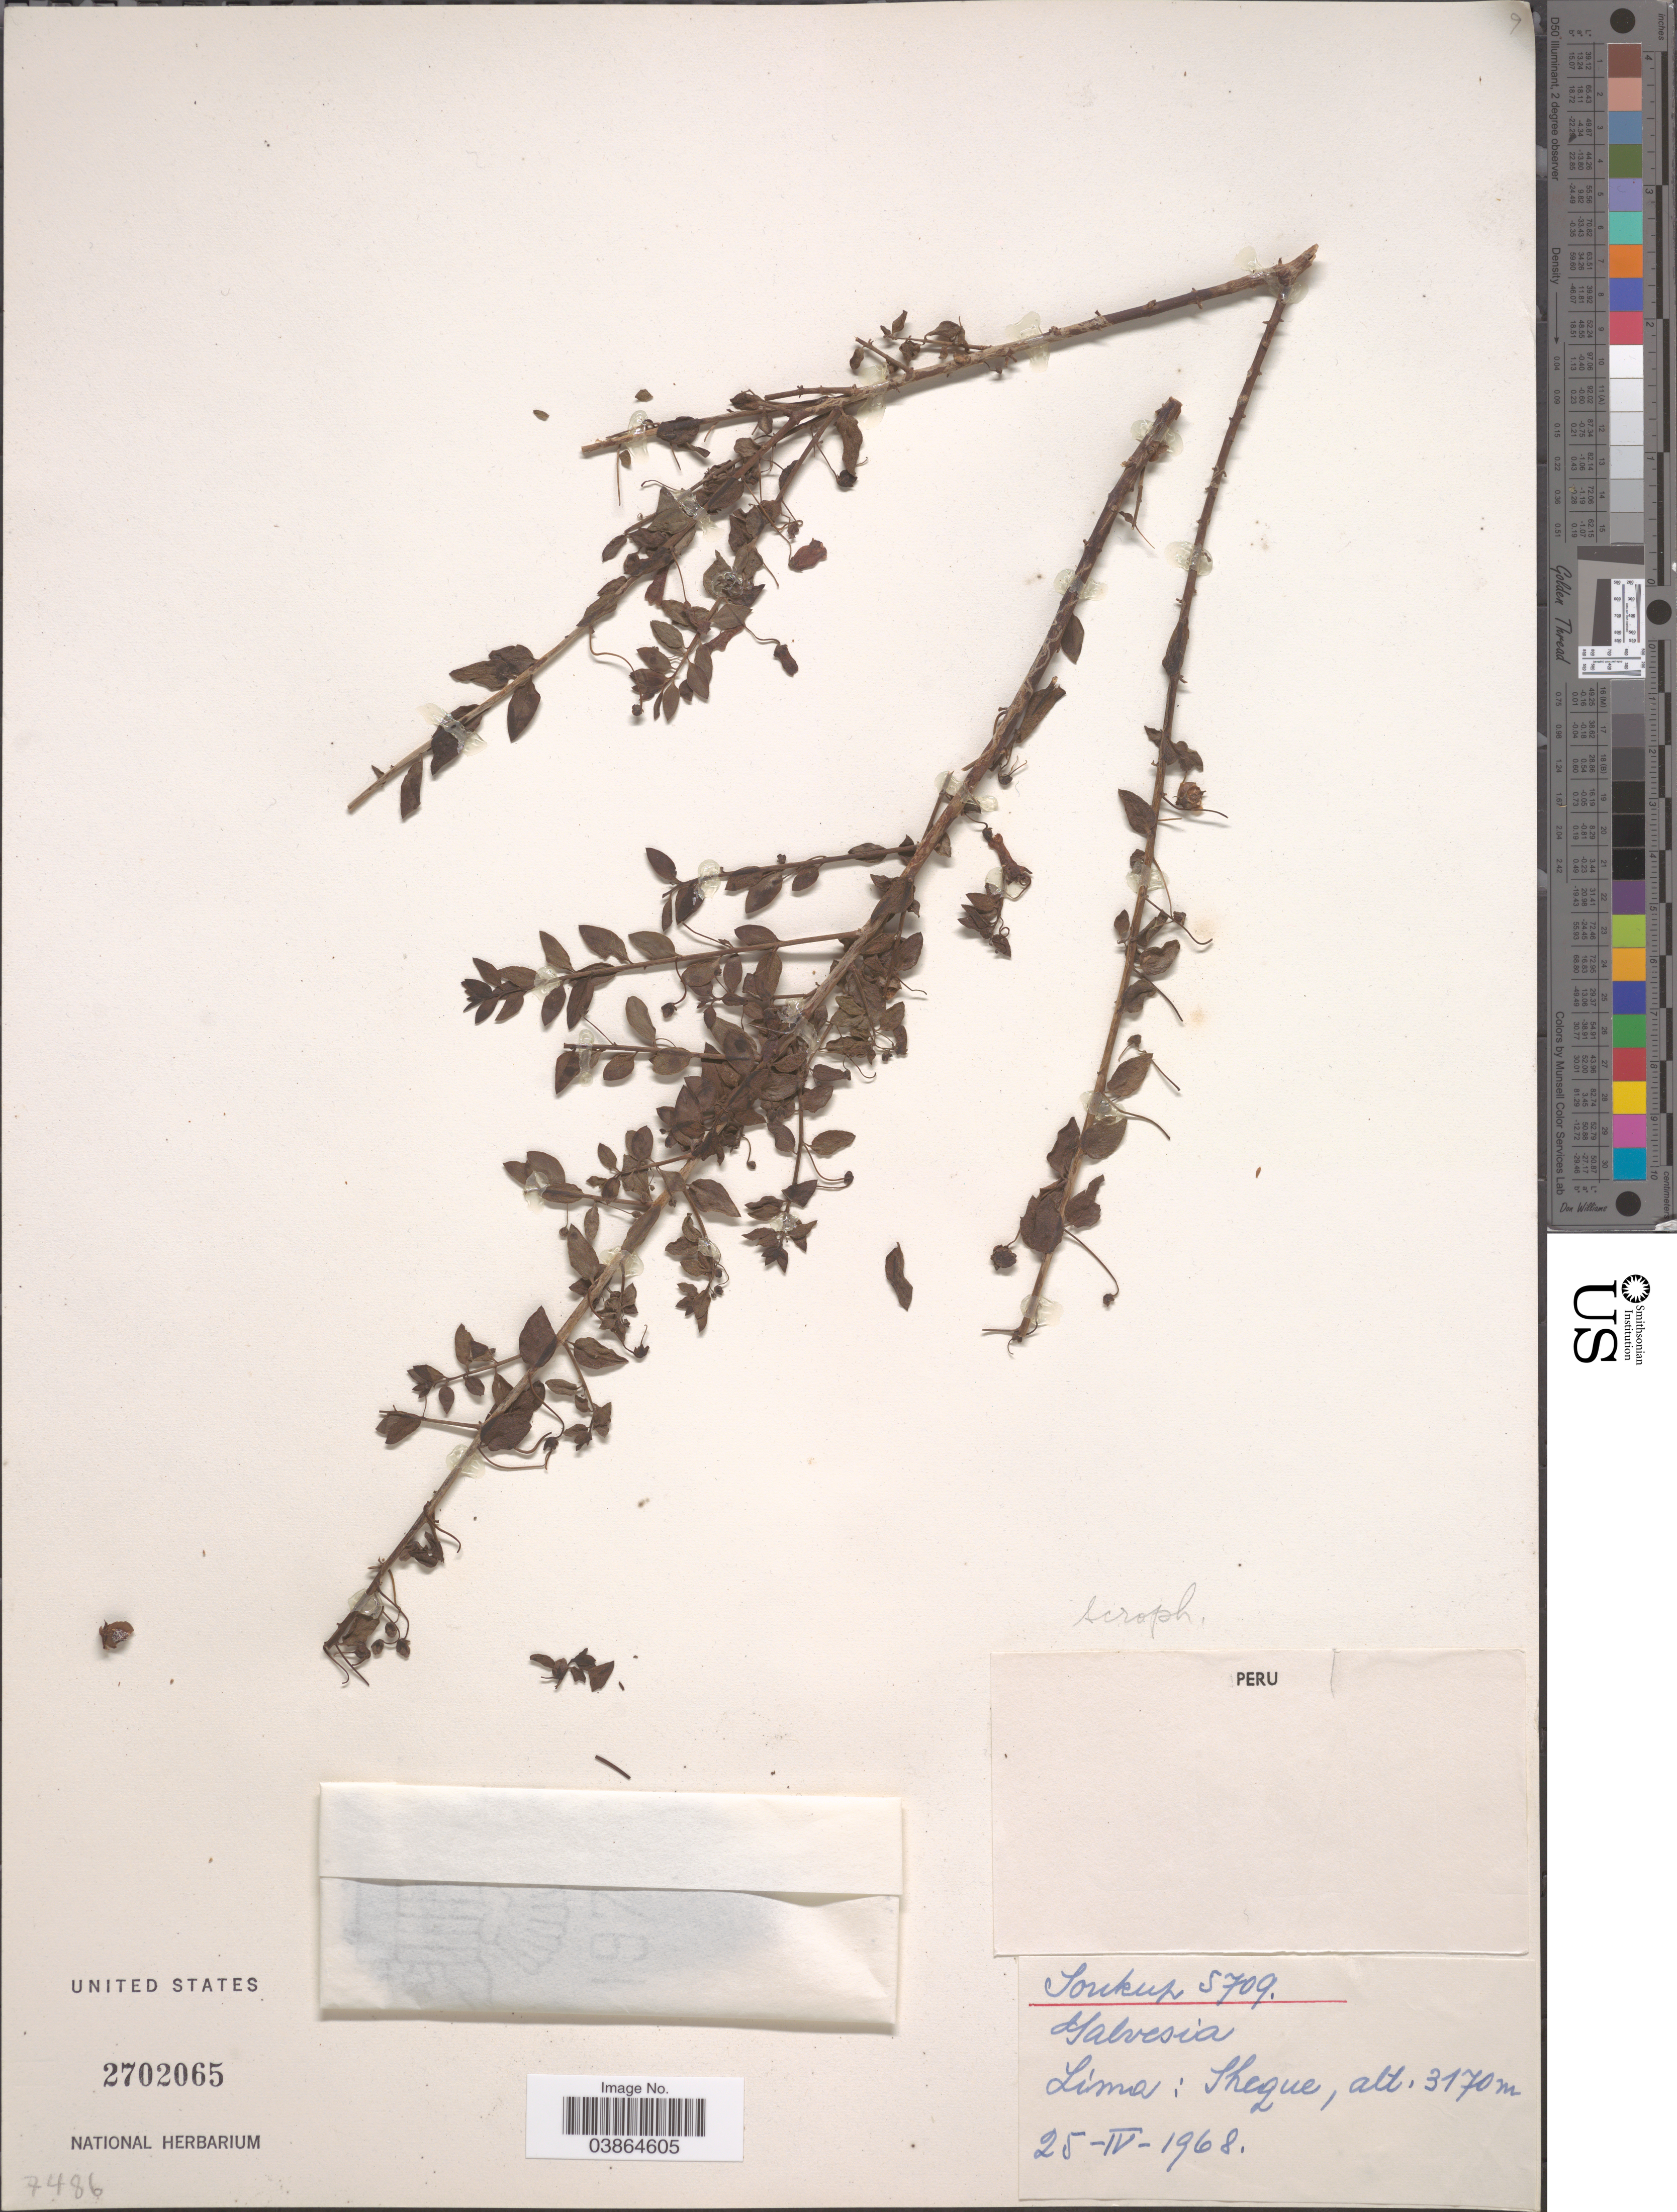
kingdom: Plantae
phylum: Tracheophyta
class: Magnoliopsida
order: Lamiales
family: Plantaginaceae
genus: Galvezia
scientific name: Galvezia sp.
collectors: -- Soukup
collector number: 5709*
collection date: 1968-04-25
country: Peru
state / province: Lima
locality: Lima: Sheque.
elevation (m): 3170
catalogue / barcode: US 2702065